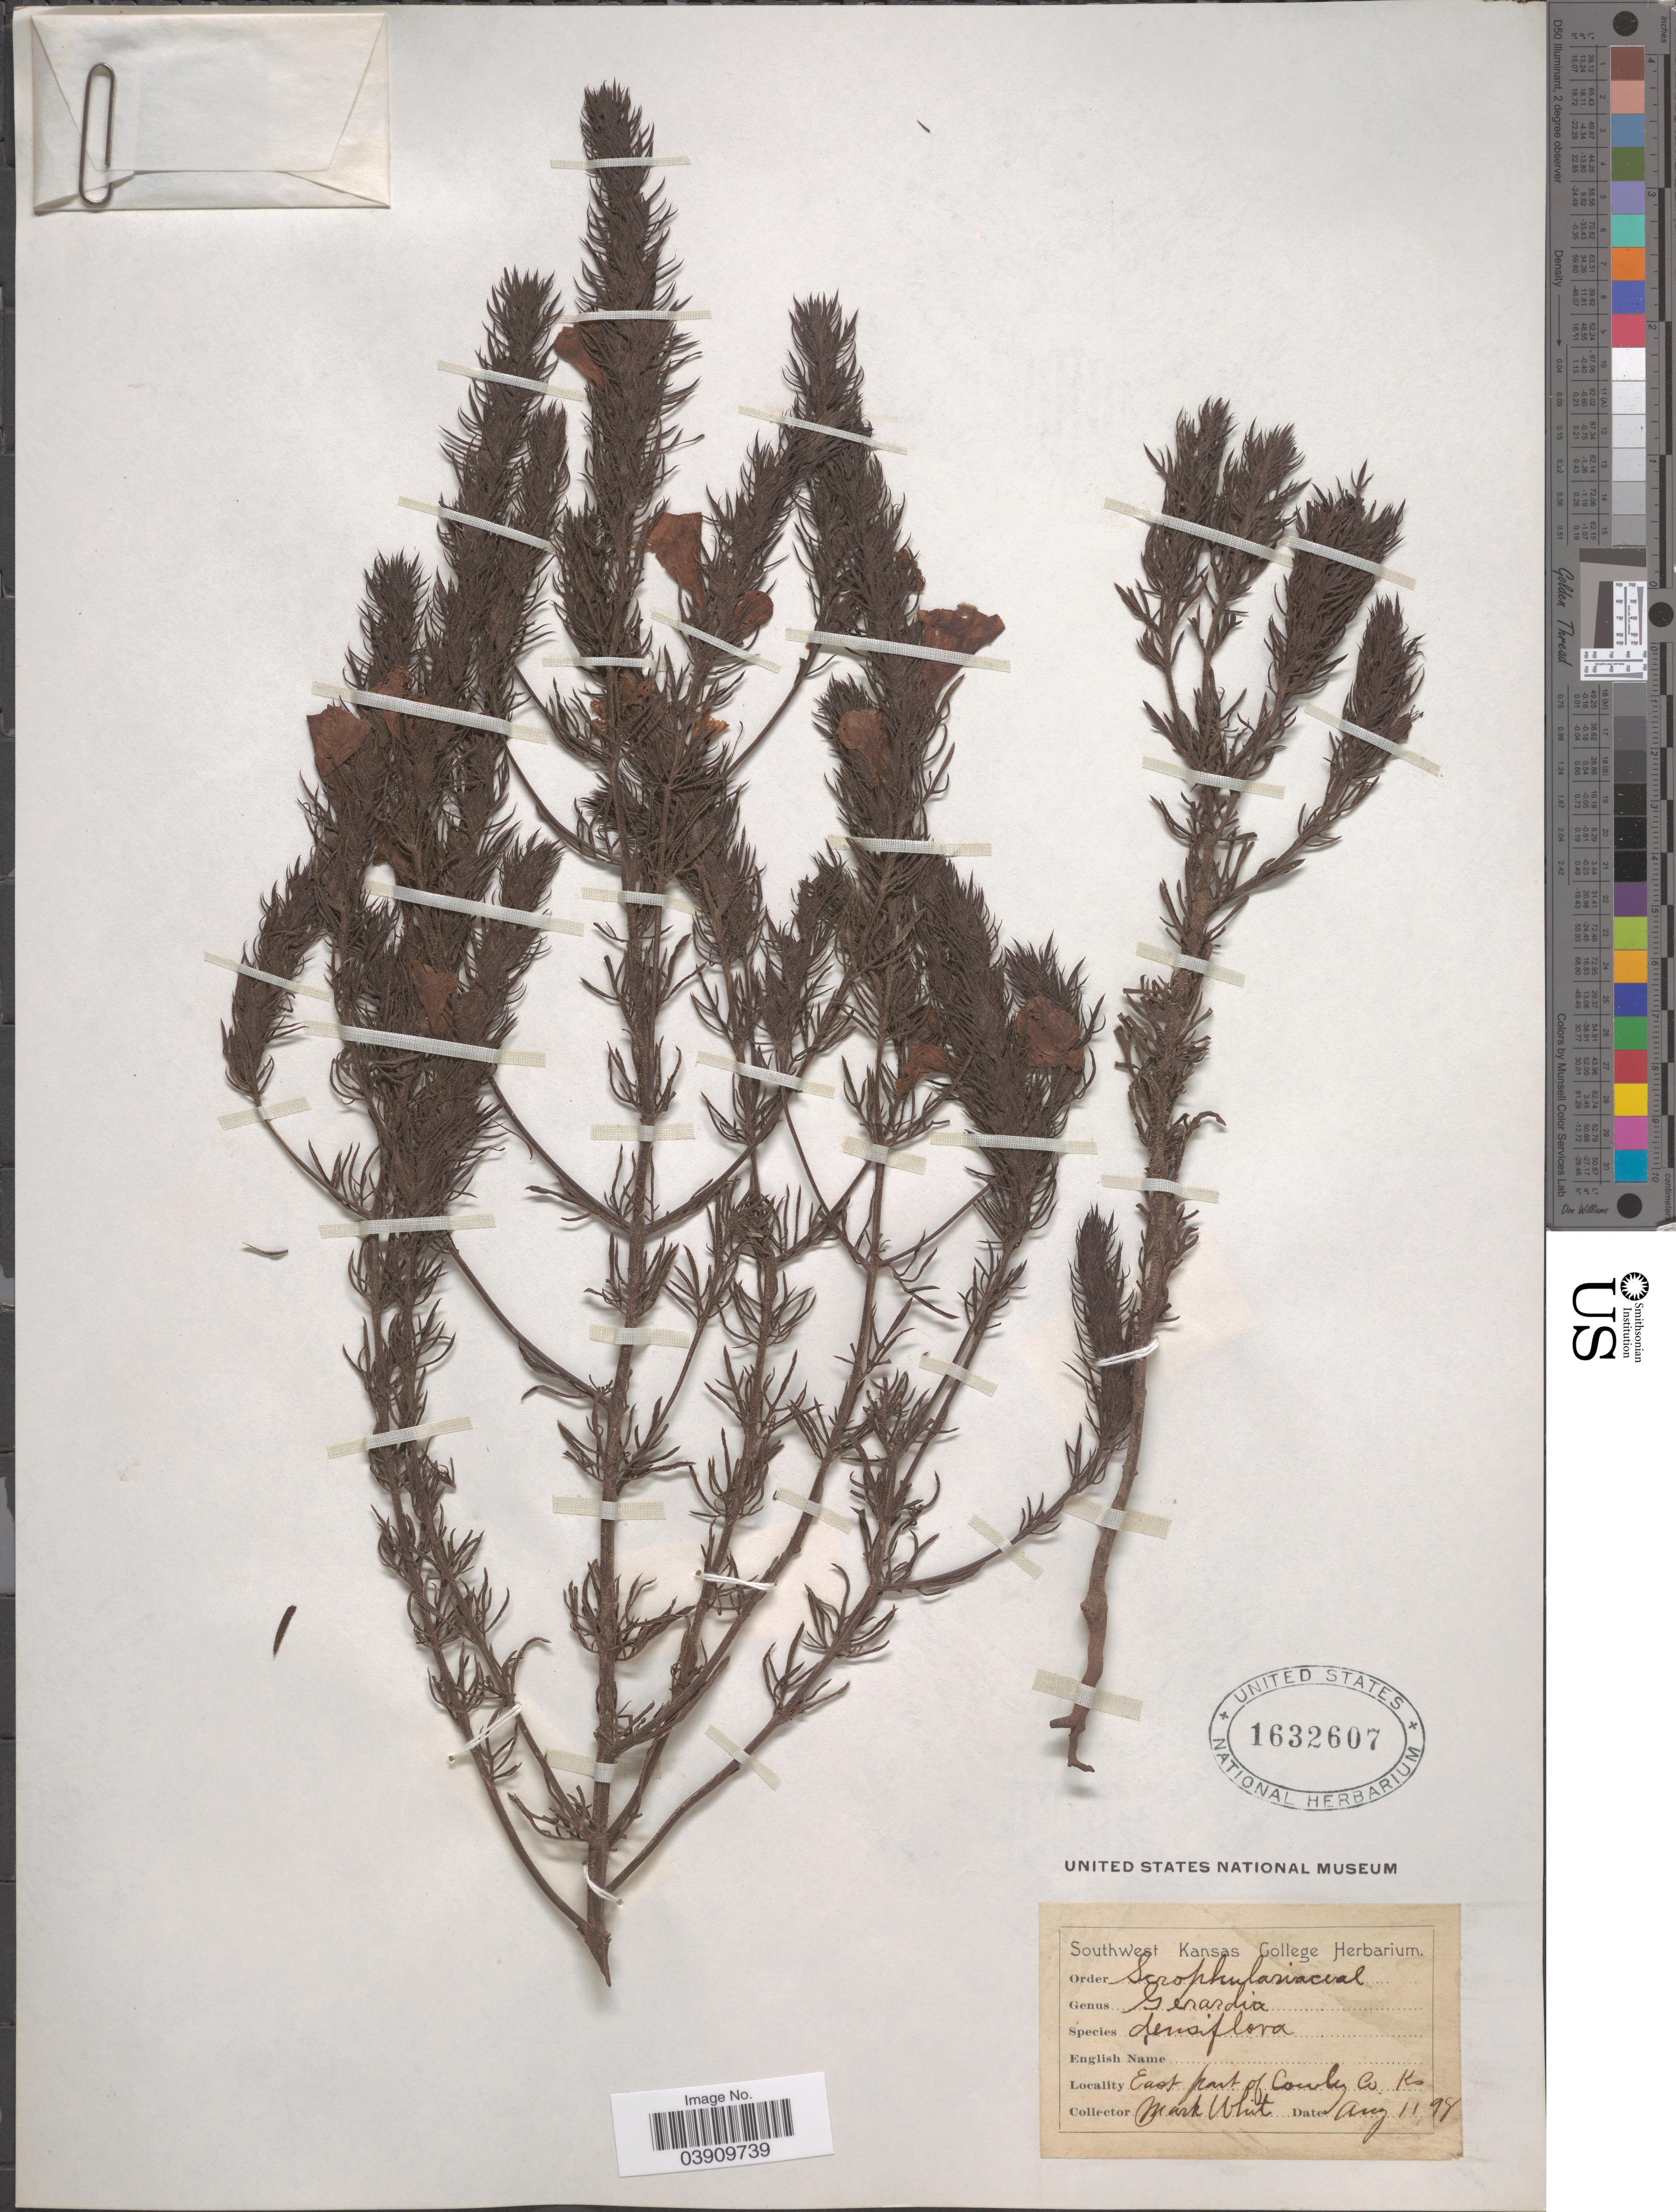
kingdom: Plantae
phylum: Tracheophyta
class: Magnoliopsida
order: Lamiales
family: Orobanchaceae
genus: Tomanthera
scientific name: Tomanthera densiflora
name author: (Benth.) Pennell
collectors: M. White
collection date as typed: Transcribed d/m/y: 11/8/98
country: United States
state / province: Kentucky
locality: East part of Cowley Co.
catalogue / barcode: US 1632607